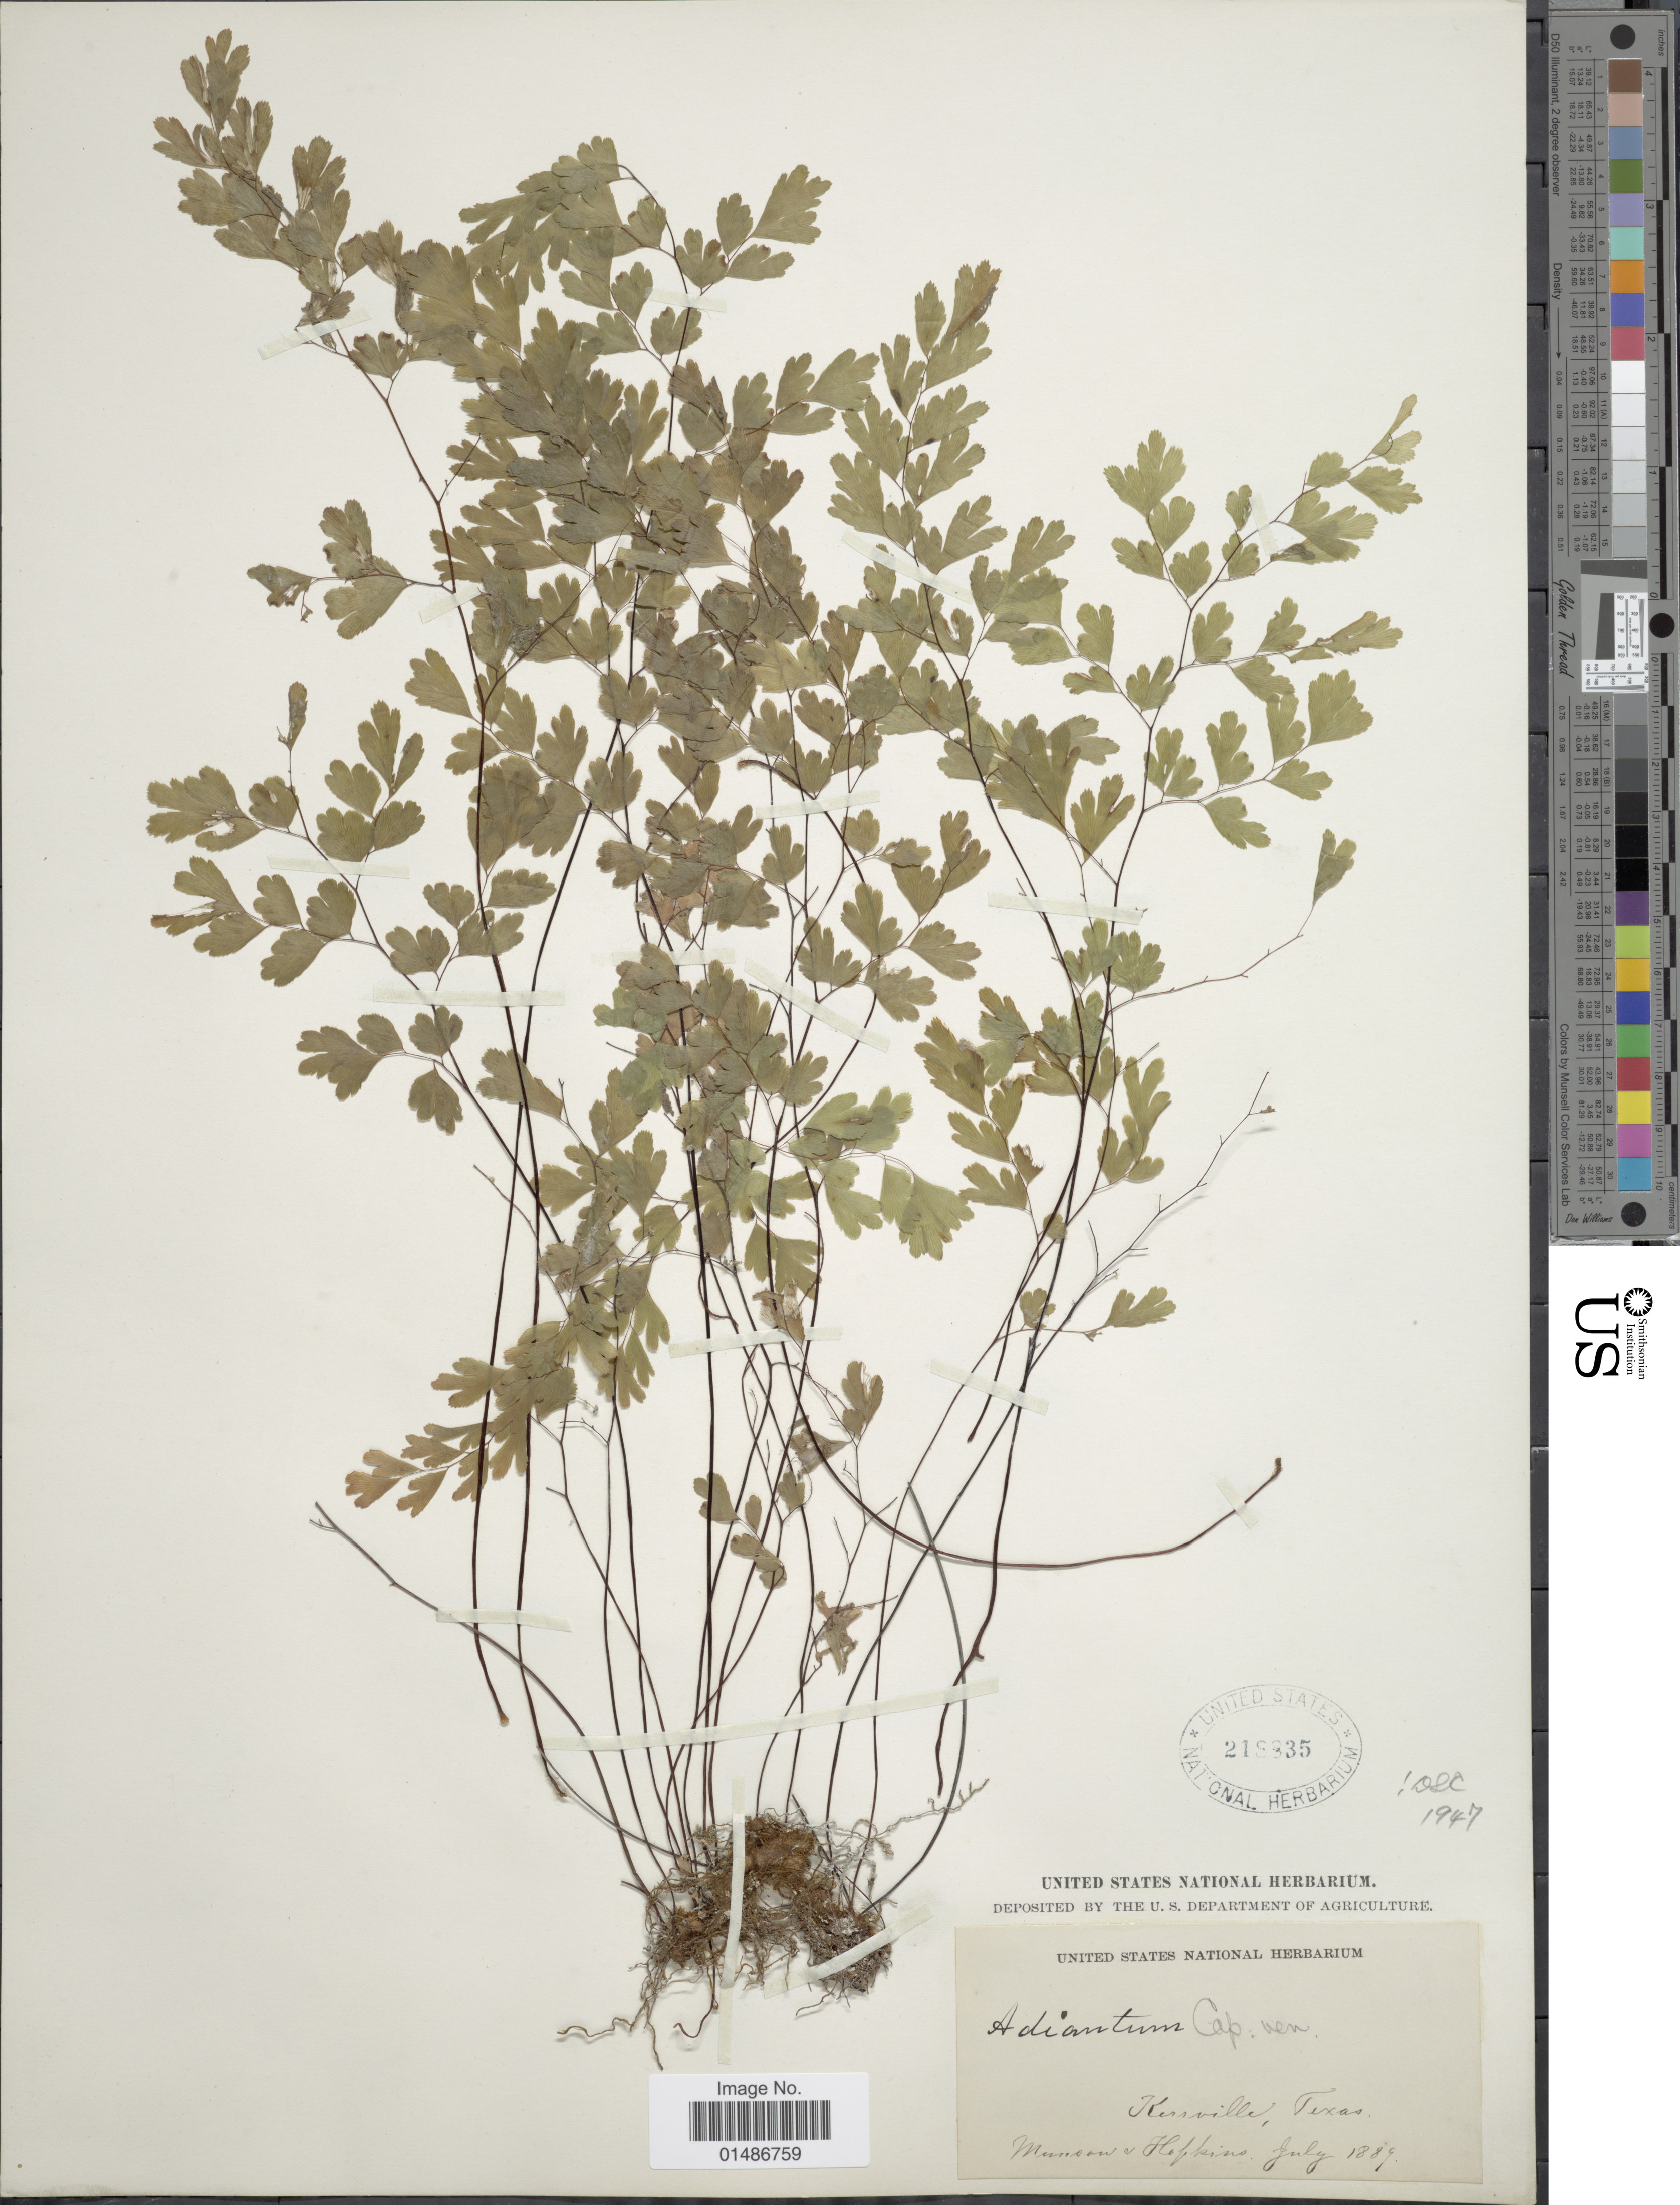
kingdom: Plantae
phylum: Tracheophyta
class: Polypodiopsida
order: Polypodiales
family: Pteridaceae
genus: Adiantum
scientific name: Adiantum capillus-veneris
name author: L.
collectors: -. Munson & -- Hopkins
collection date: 1889-07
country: United States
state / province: Texas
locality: Kerrville.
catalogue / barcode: US 218835